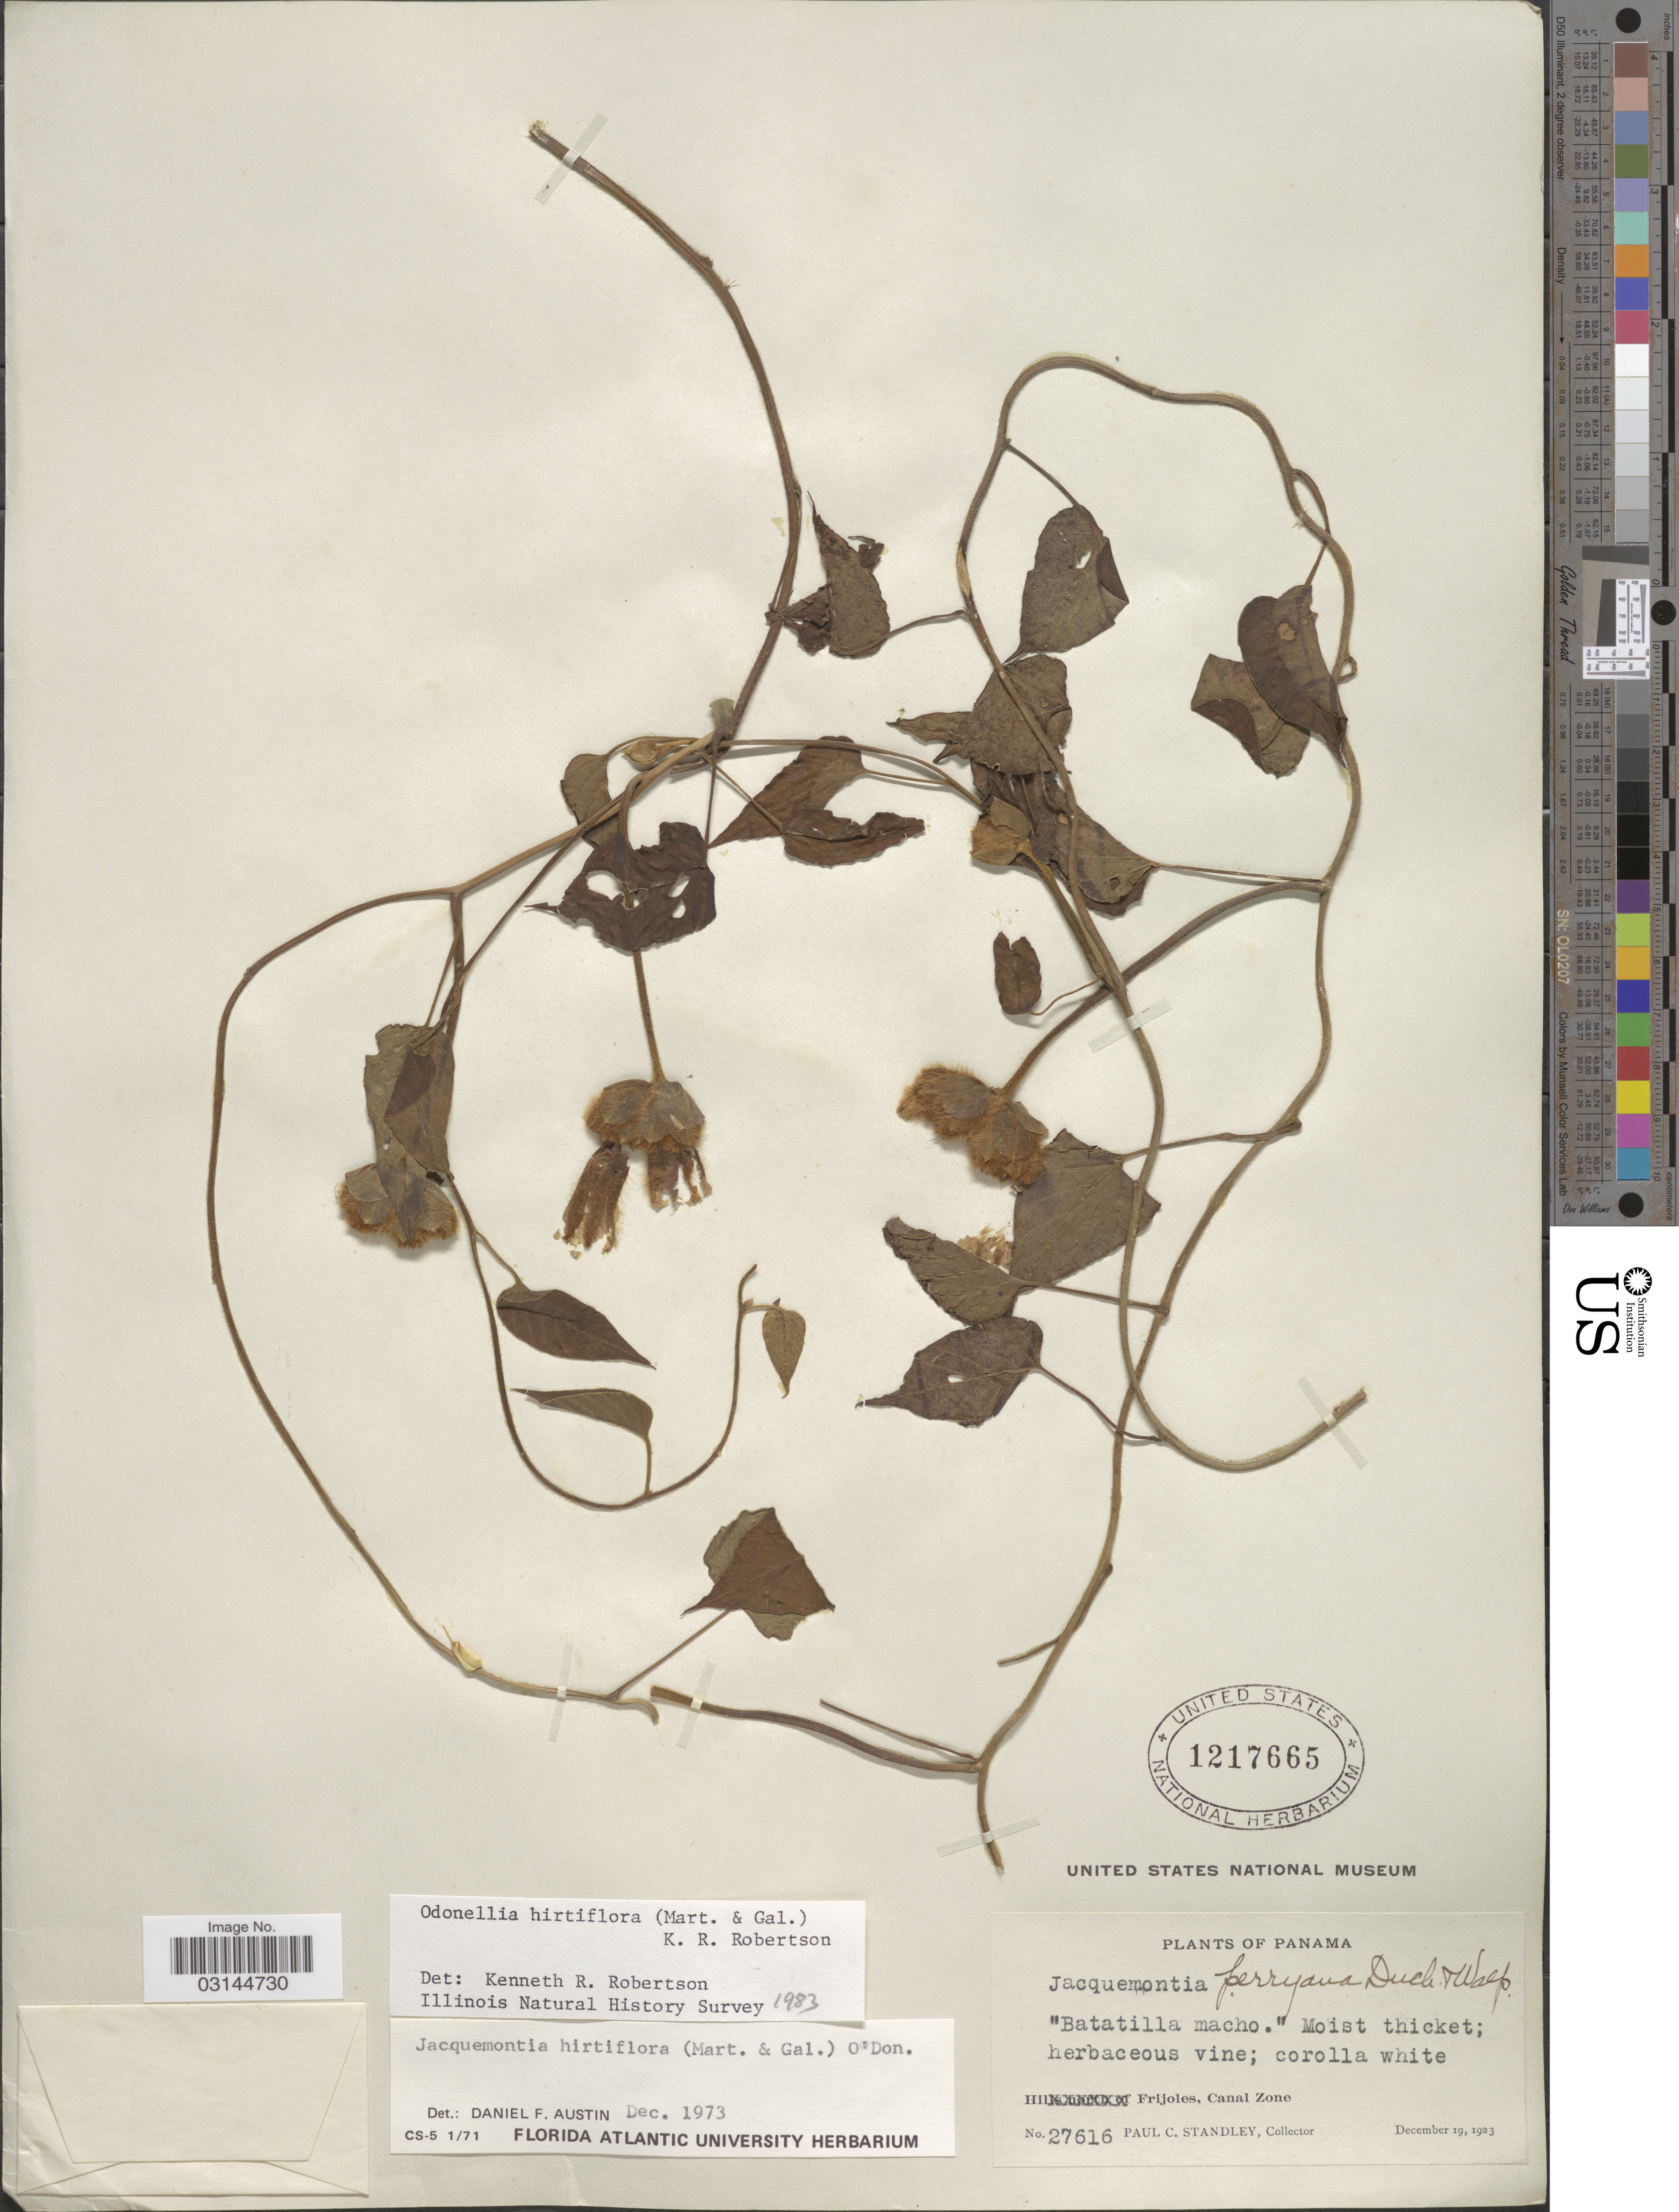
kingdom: Plantae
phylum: Tracheophyta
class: Magnoliopsida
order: Solanales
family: Convolvulaceae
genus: Odonellia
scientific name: Odonellia hirtiflora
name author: (M. Martens & Galeotti) K.R. Robertson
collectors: P. C. Standley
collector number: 27616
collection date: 1923-12-19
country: Panama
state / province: Colón / Panamá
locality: Hill Frijoles, Canal Zone.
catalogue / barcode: US 1217665